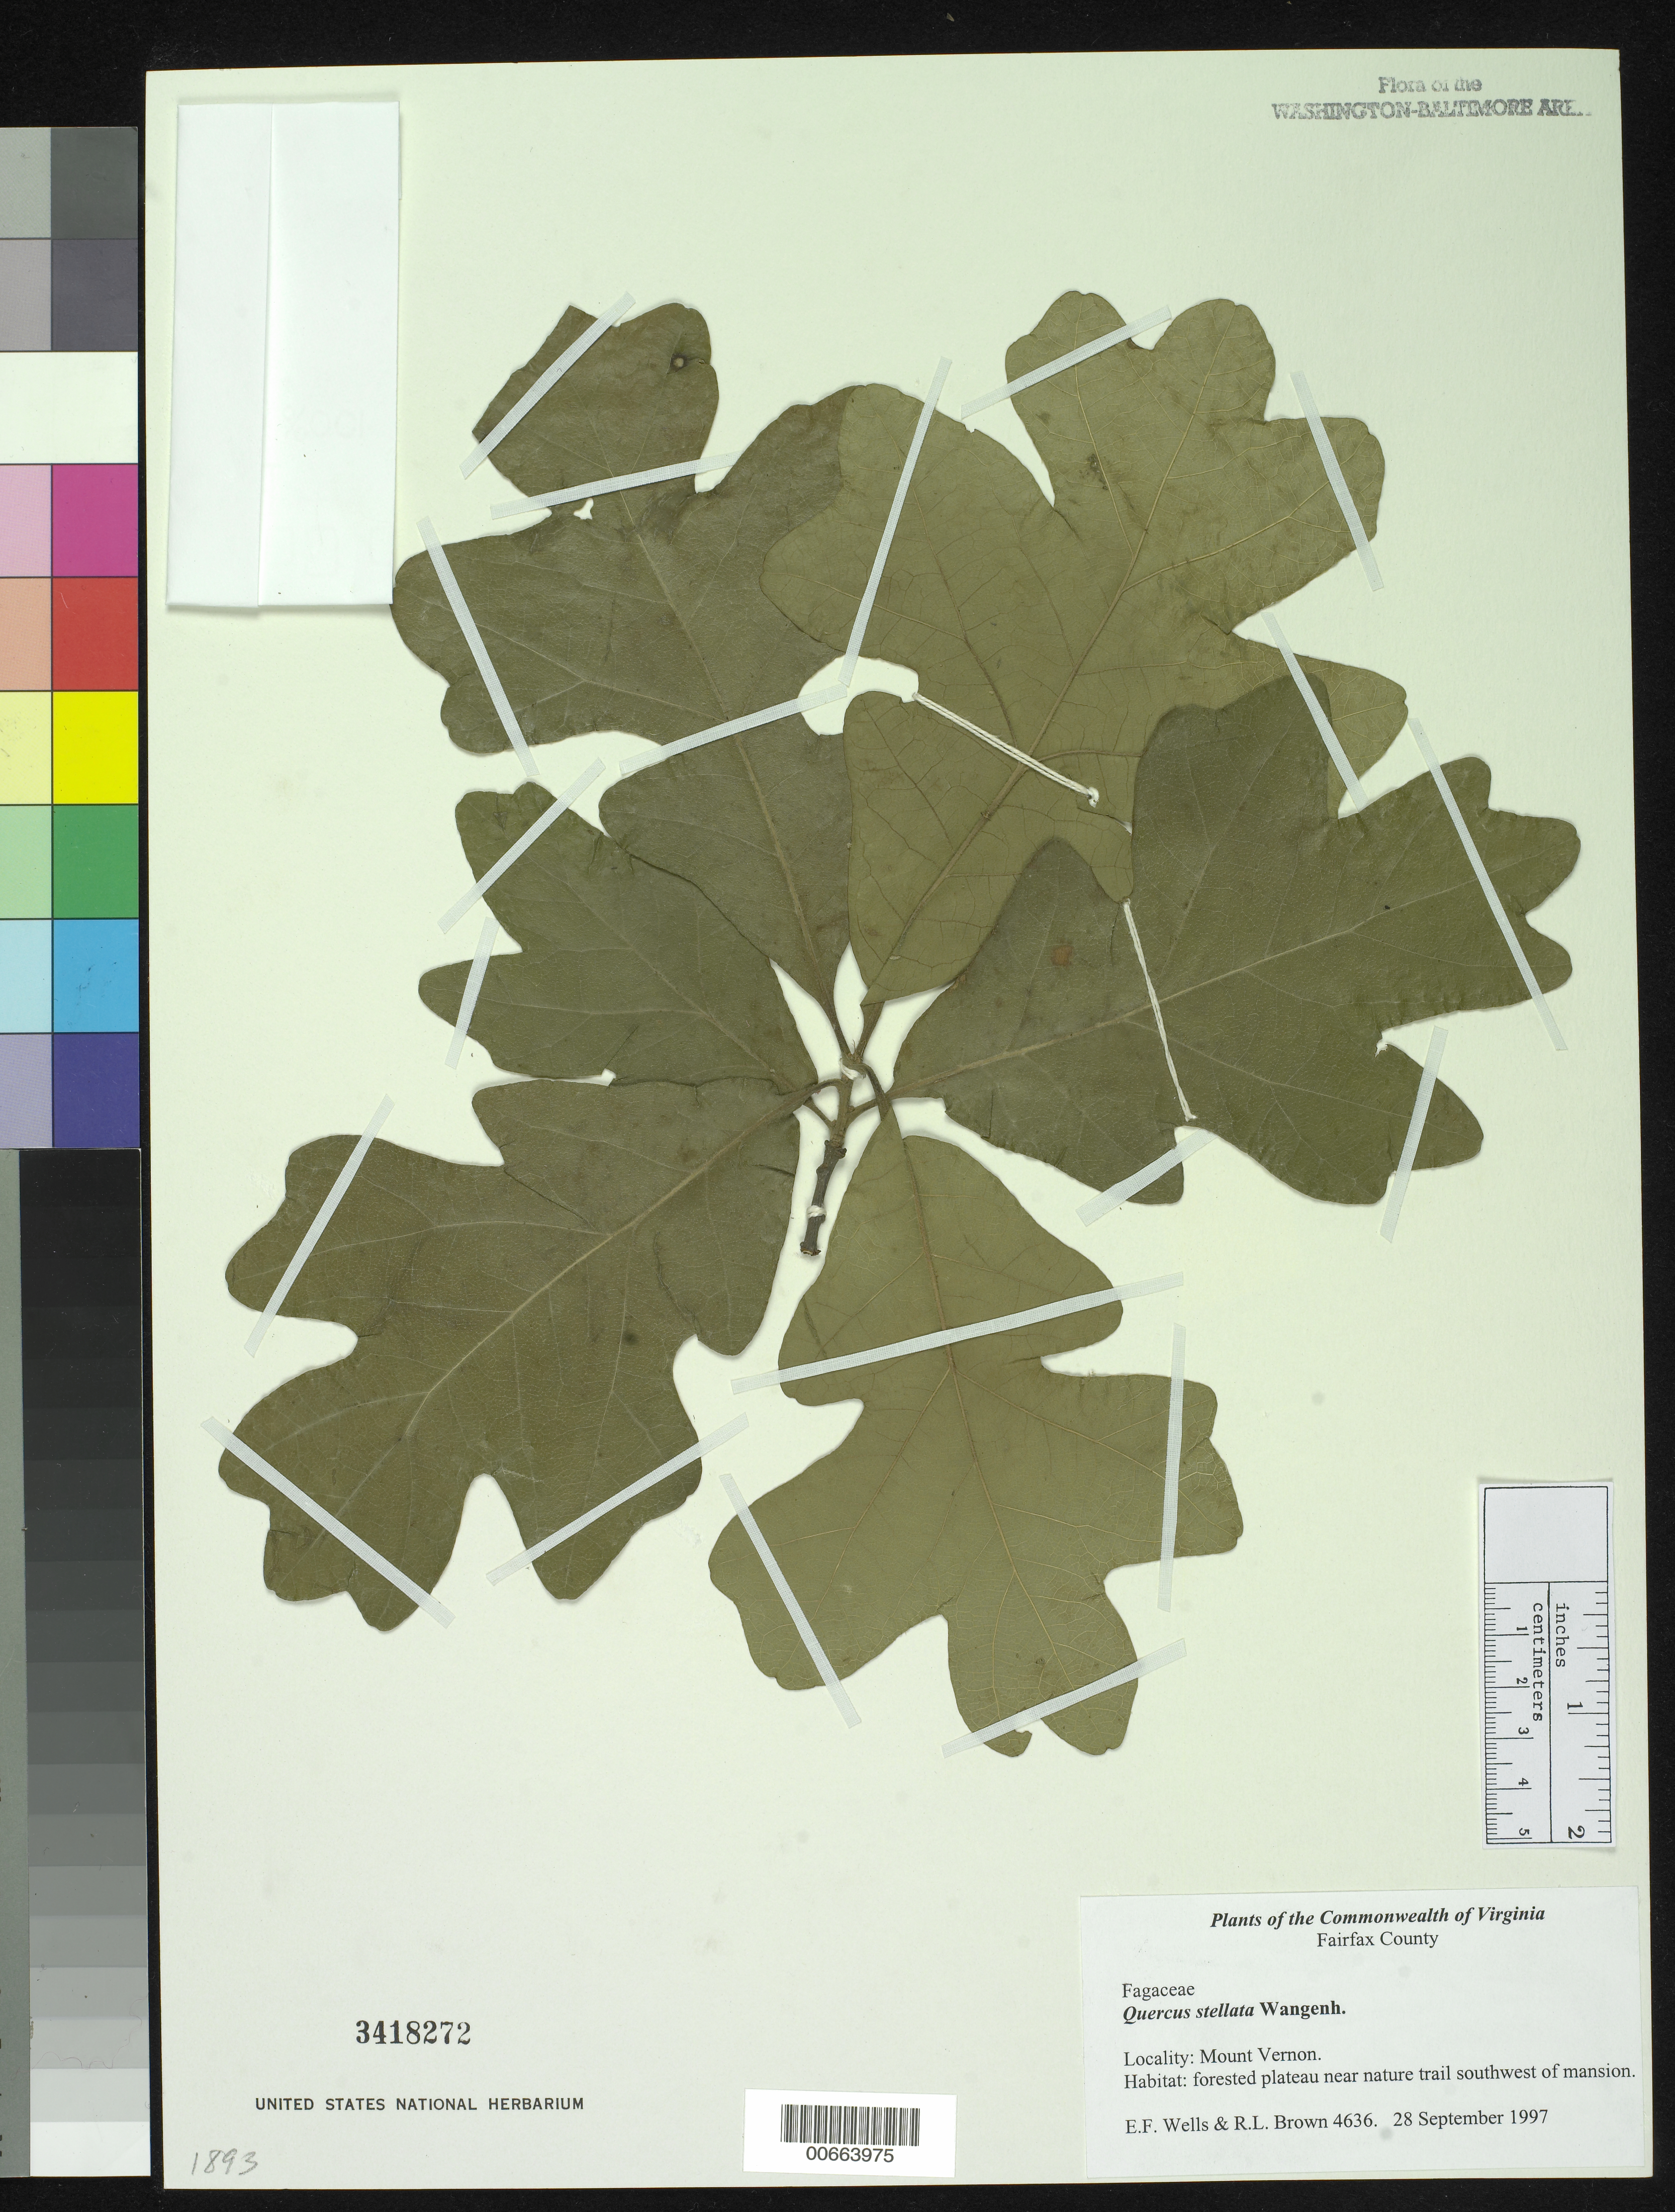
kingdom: Plantae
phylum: Tracheophyta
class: Magnoliopsida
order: Fagales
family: Fagaceae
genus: Quercus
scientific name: Quercus stellata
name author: Wangenh.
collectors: E. F. Wells & R. L. Brown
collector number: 4636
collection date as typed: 28 Sep 1997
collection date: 1997-09-28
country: United States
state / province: Virginia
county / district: Fairfax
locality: Mount Vernon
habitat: forested plateau near nature trail southwest of mansion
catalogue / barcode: US 3418272